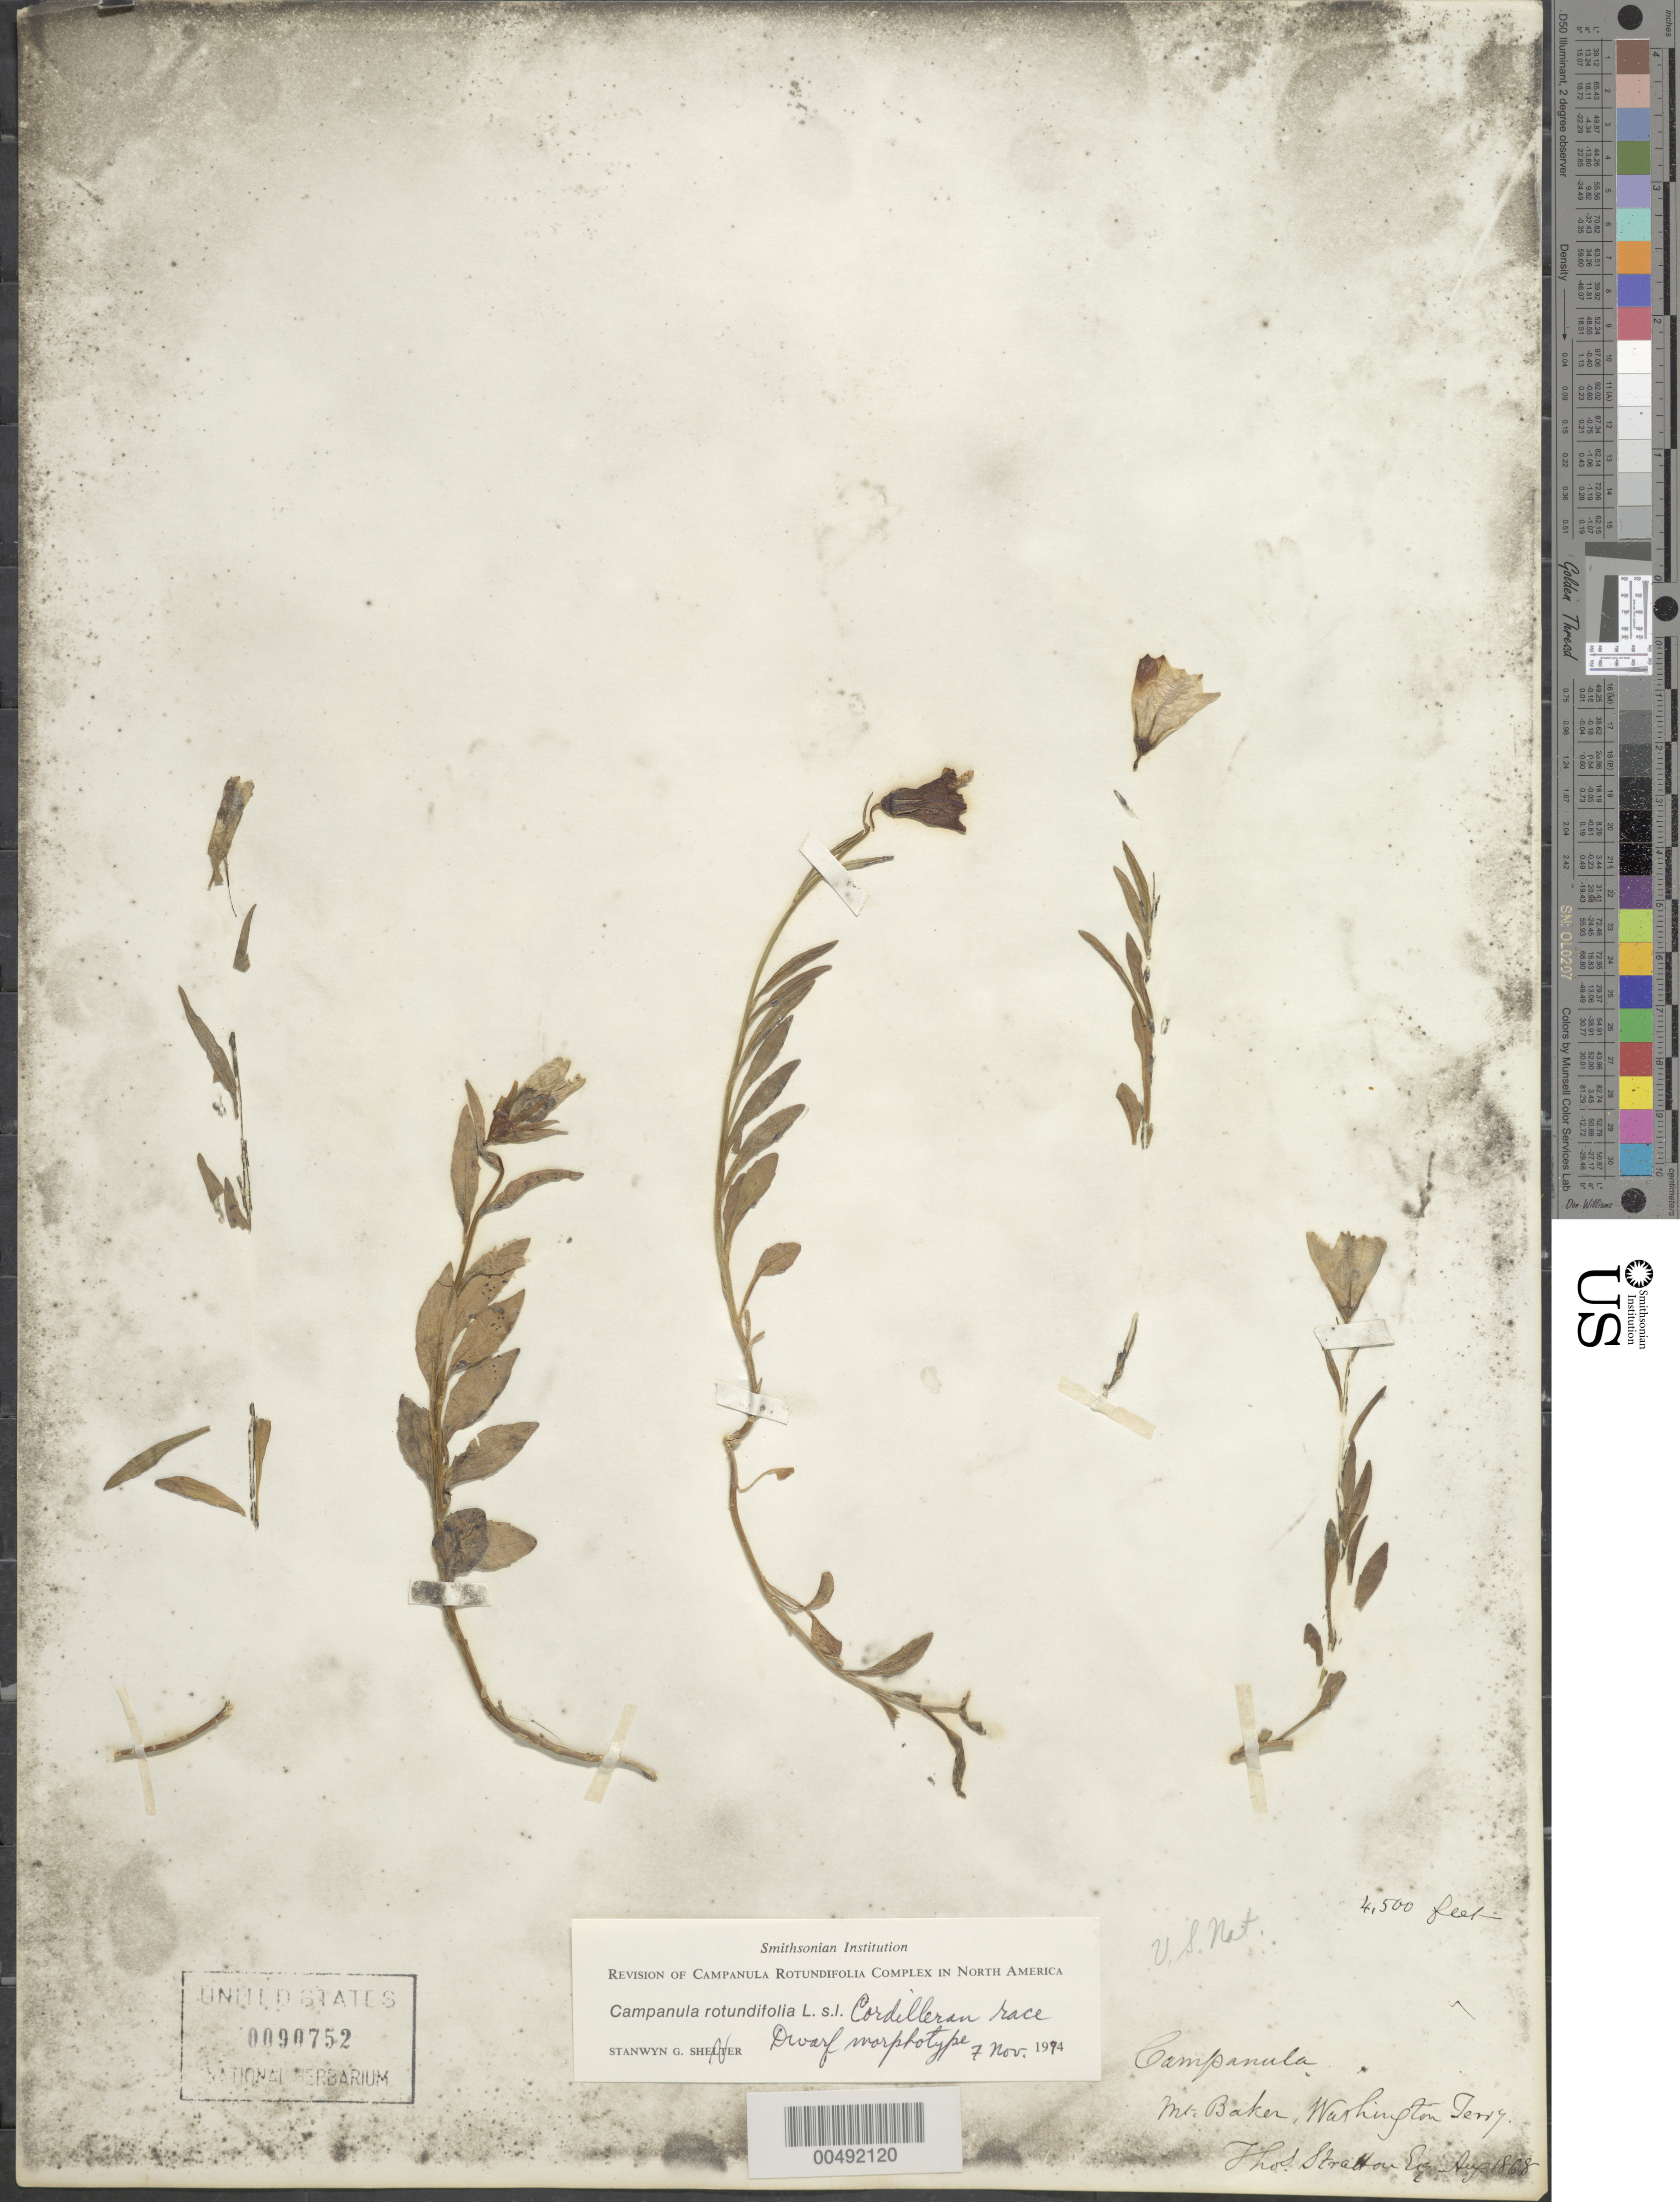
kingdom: Plantae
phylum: Tracheophyta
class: Magnoliopsida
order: Asterales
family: Campanulaceae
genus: Campanula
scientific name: Campanula rotundifolia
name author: L.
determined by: Shetler, Stanwyn G., (US), NMNH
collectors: T. Stratton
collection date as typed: Aug 1868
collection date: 1868-08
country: United States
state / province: Washington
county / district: Whatcom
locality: Mount Baker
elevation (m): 1372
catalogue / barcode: US 90752